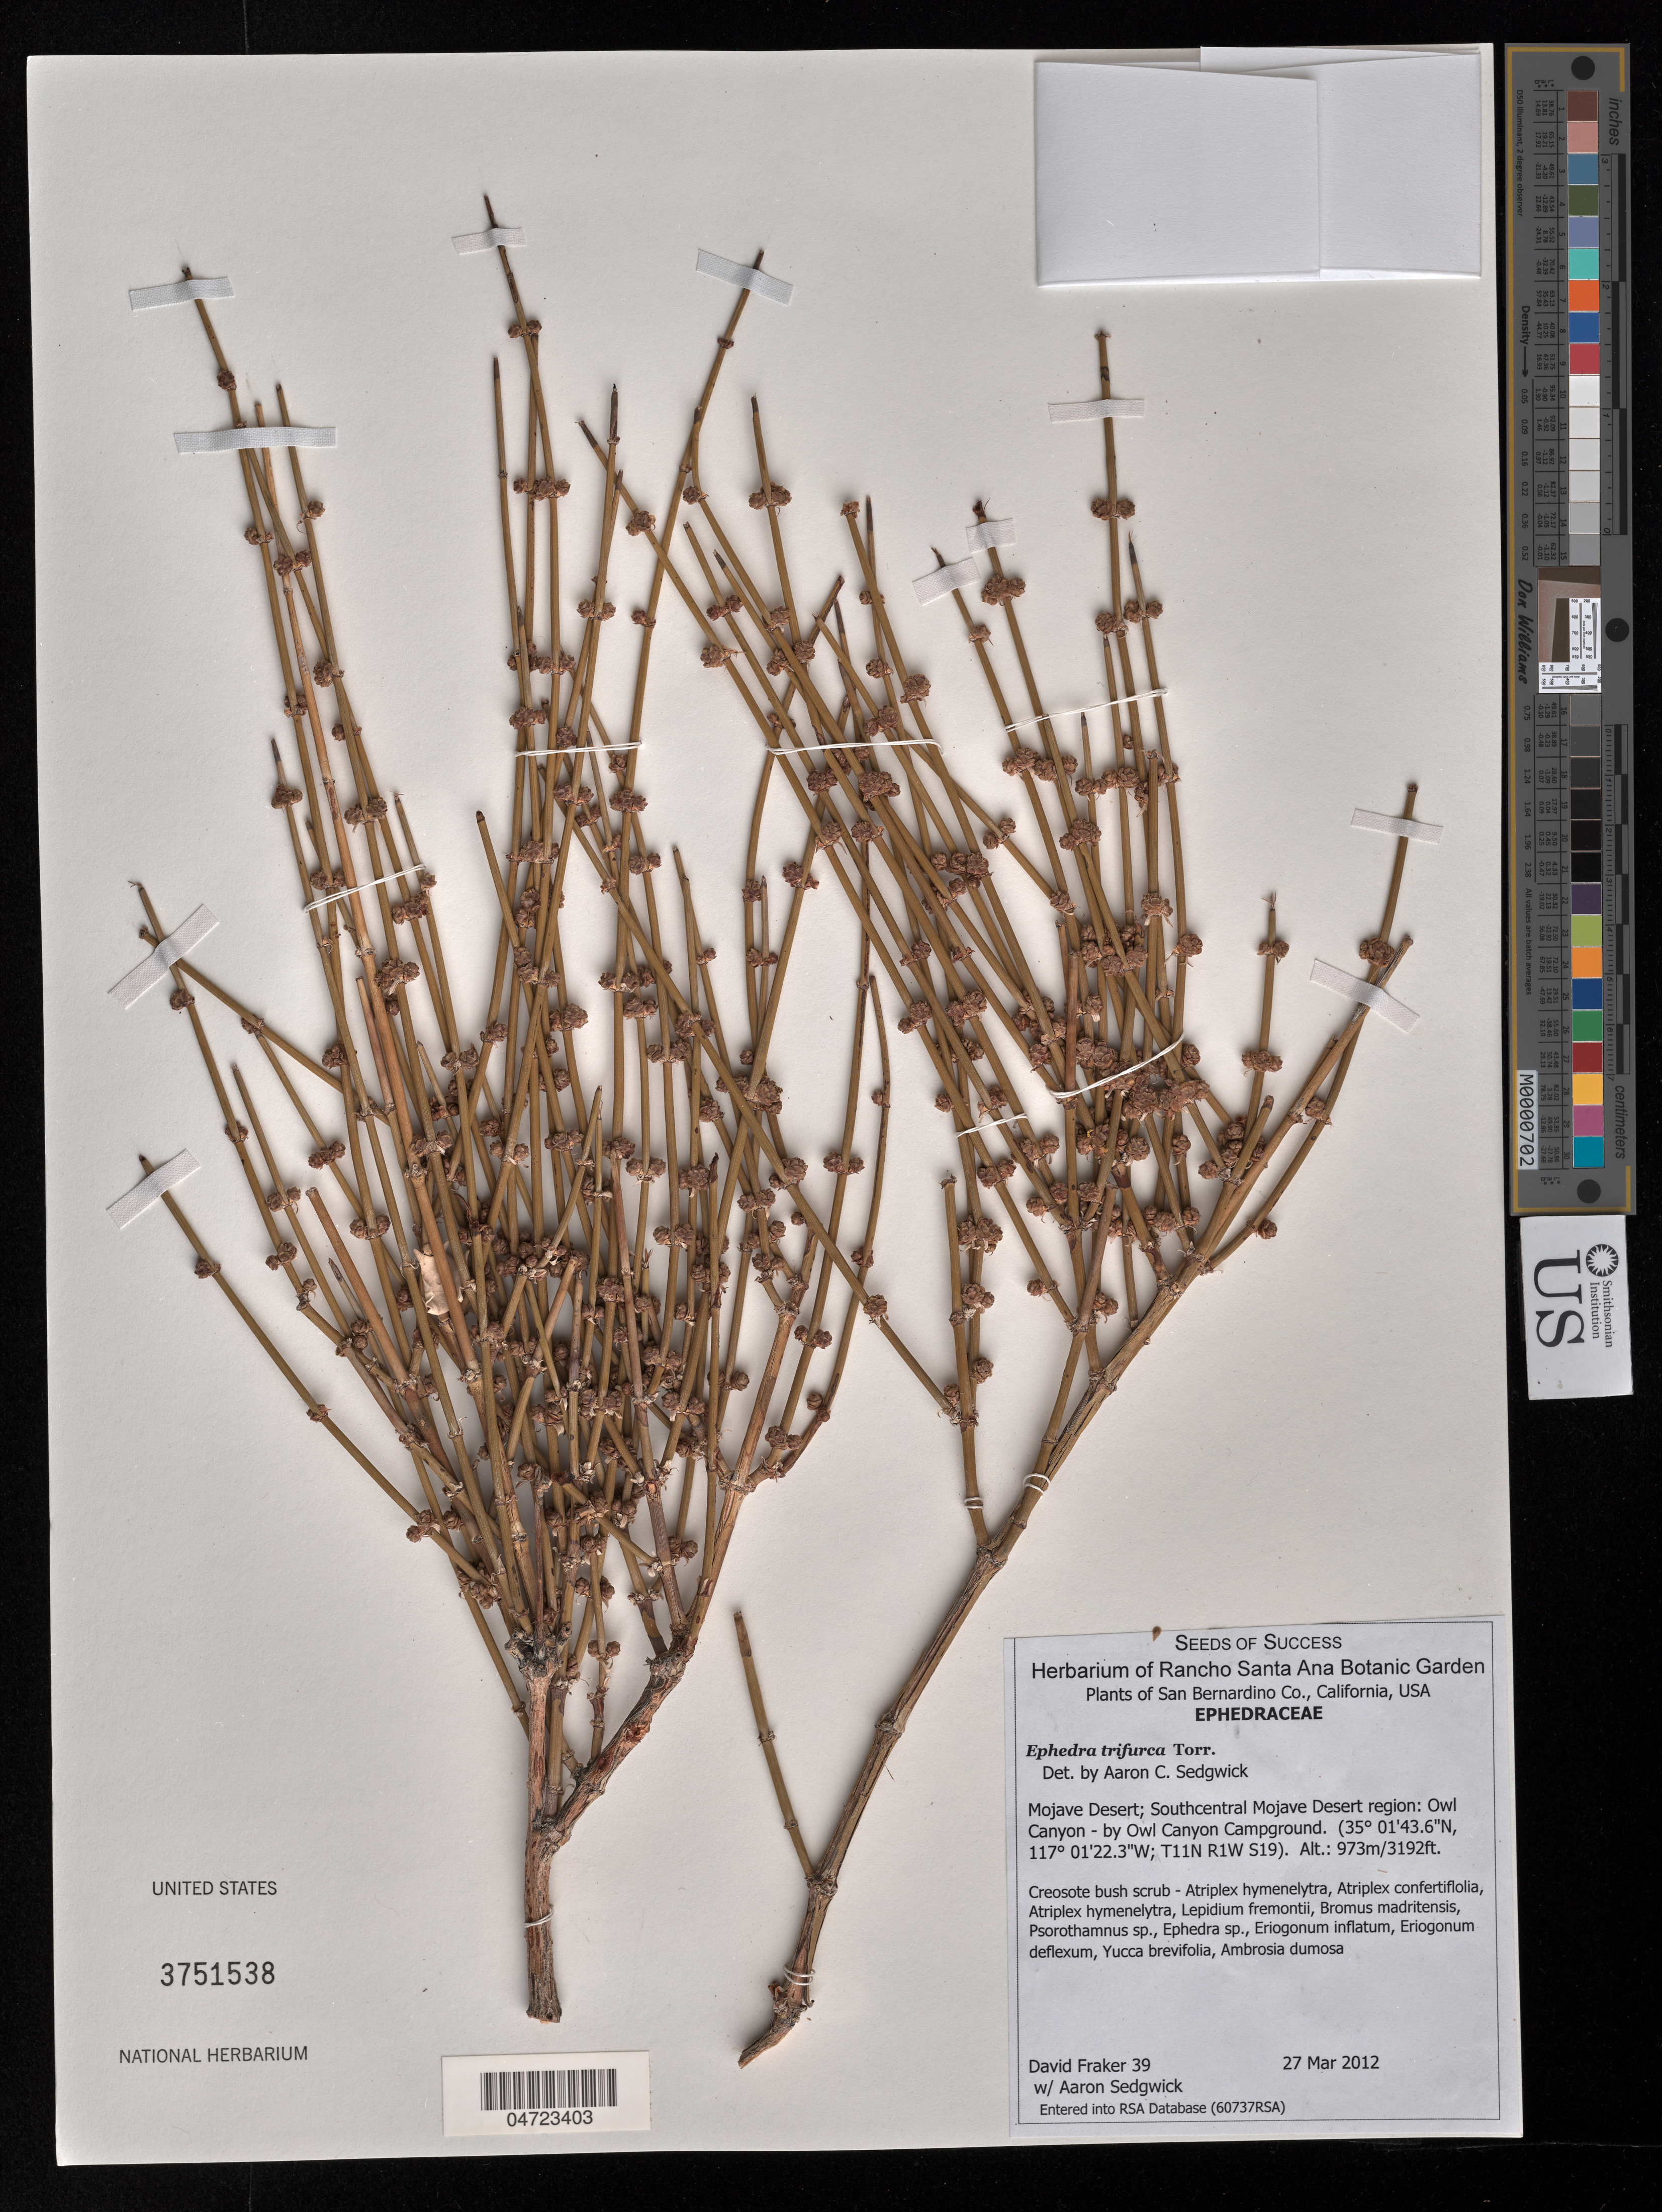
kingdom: Plantae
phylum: Tracheophyta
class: Gnetopsida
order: Ephedrales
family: Ephedraceae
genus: Ephedra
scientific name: Ephedra trifurca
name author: Torr. ex S. Watson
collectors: D. Fraker & A. Sedgwick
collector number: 39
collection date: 2012-03-27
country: United States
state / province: California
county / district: San Bernardino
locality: San Bernardino Co. Mojave Desert; Southcentral Mojave Desert region: Owl Canyon - by Owl Canyon Campground. (T11N R1W S19).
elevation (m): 973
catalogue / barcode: US 3751538